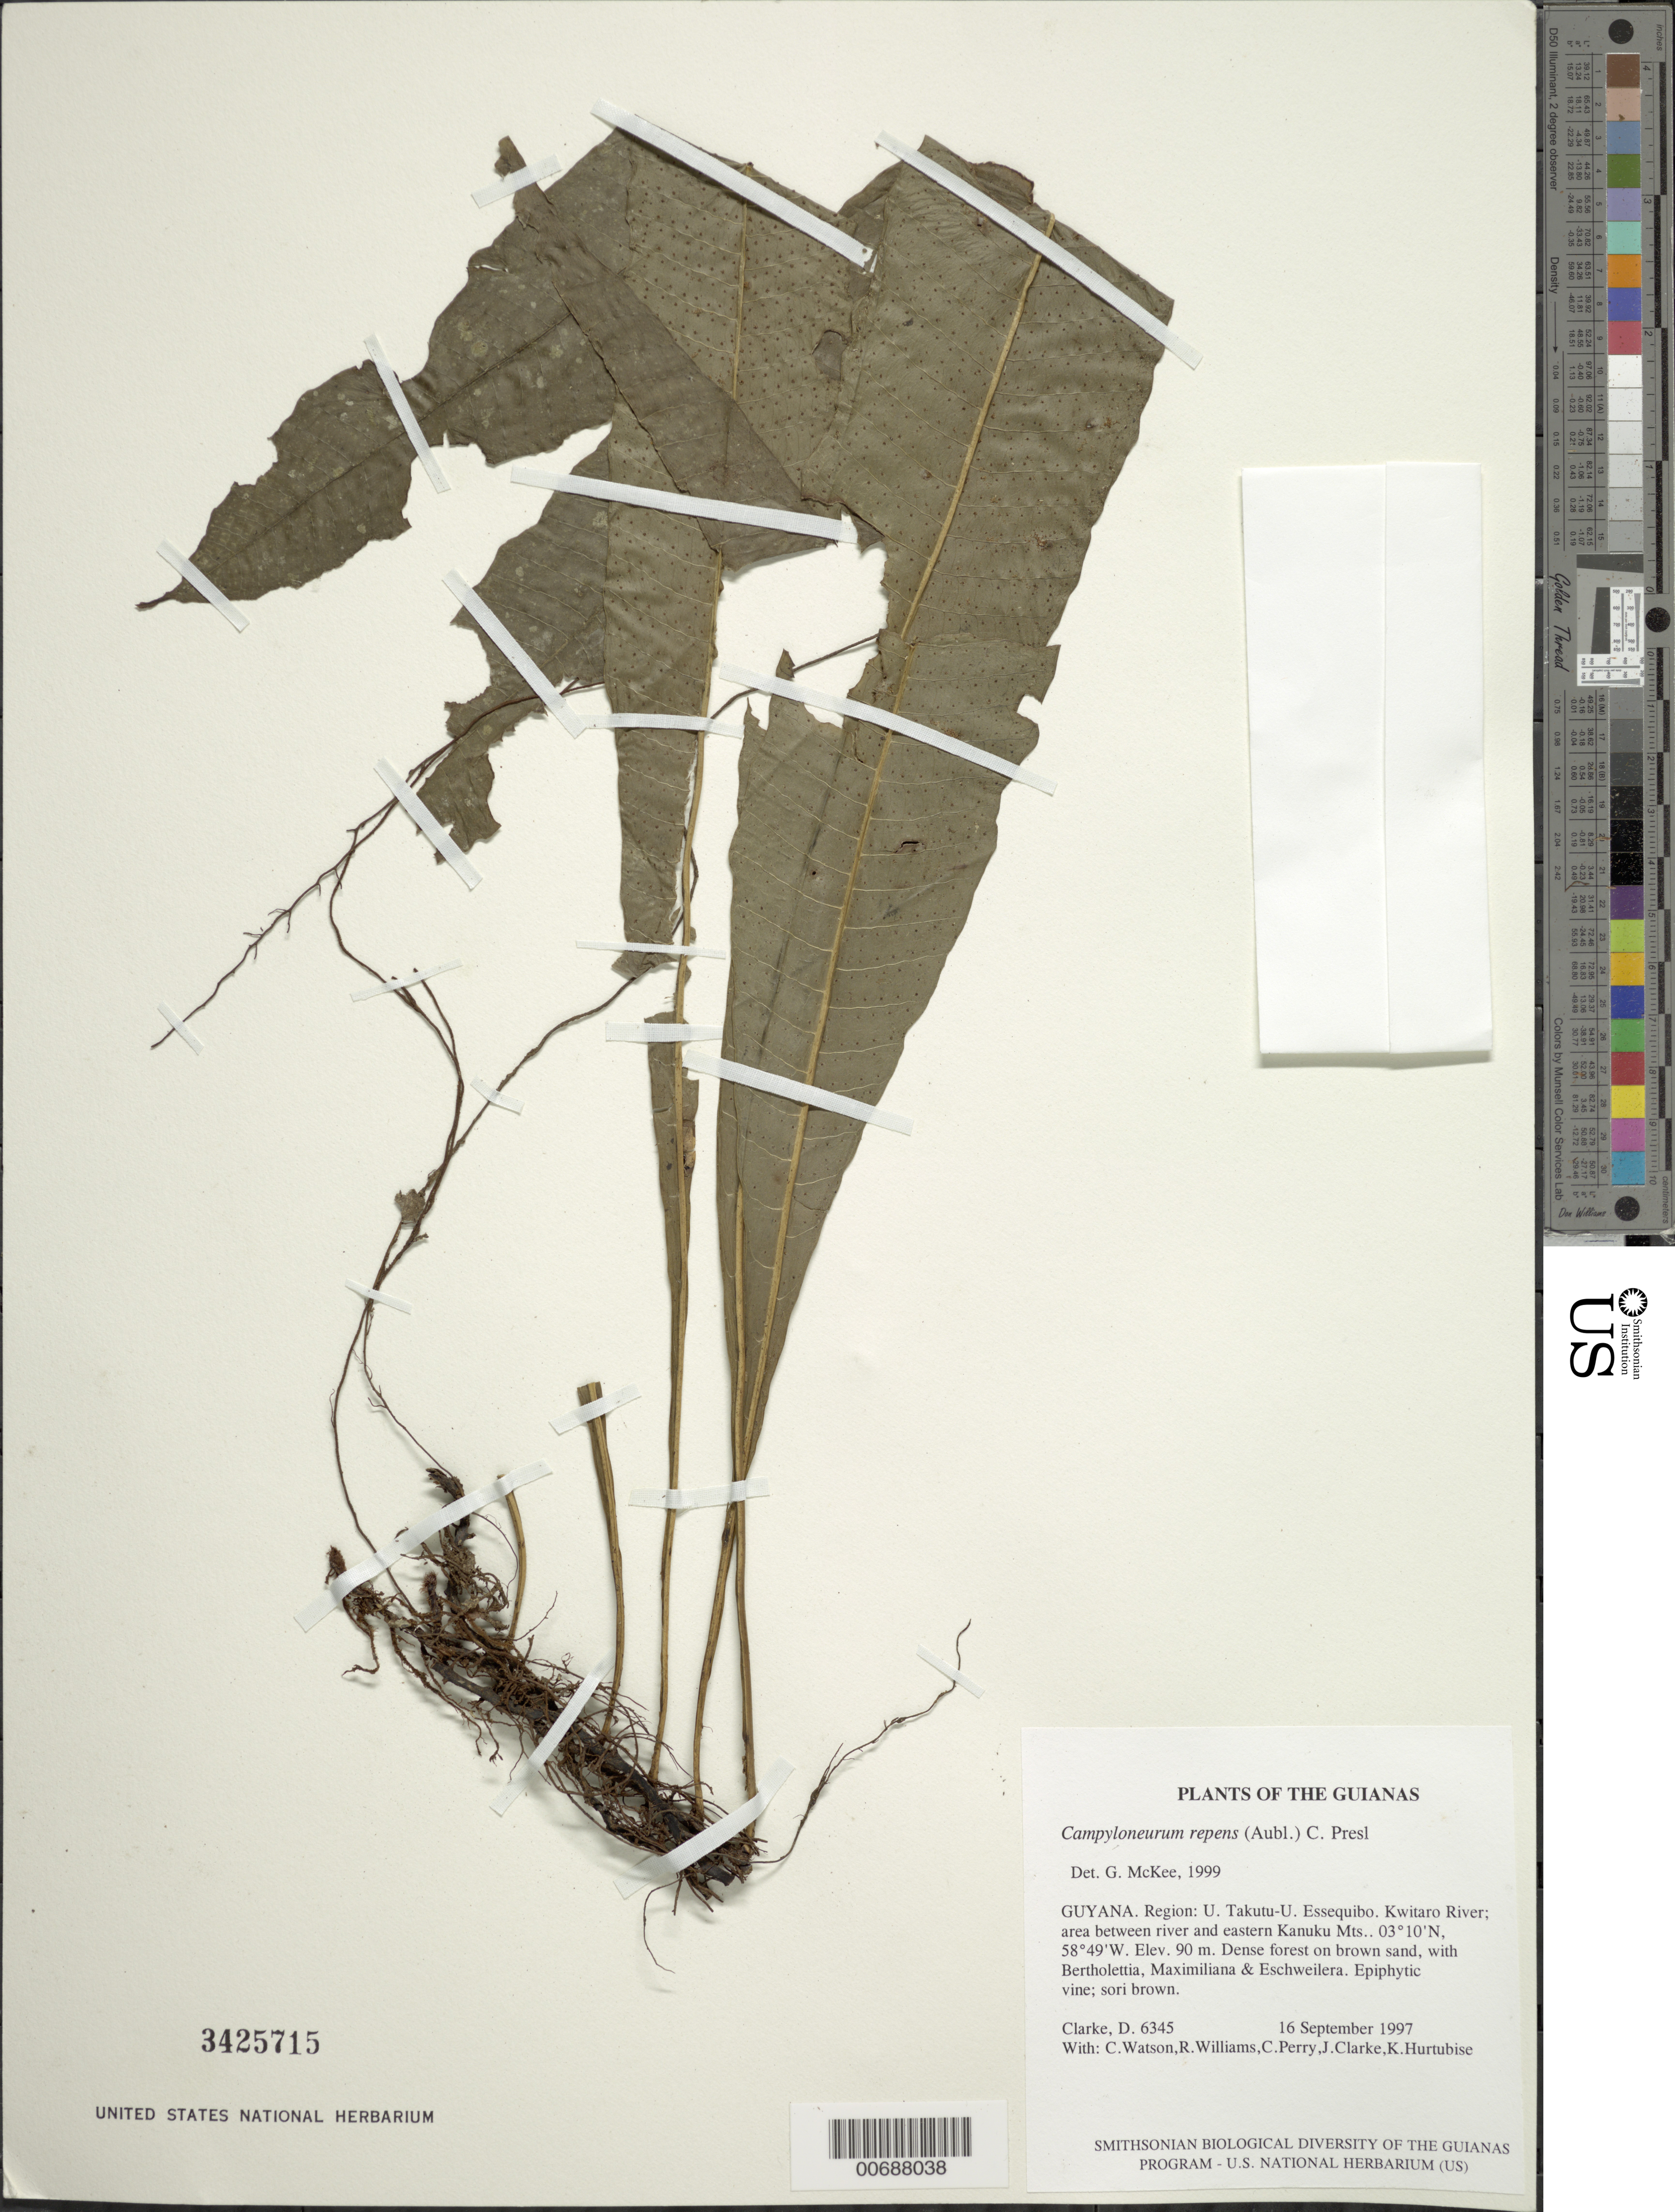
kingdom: Plantae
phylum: Tracheophyta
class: Polypodiopsida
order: Polypodiales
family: Polypodiaceae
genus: Campyloneurum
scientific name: Campyloneurum repens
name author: (Aubl.) C. Presl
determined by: McKee, G. S., (US), NMNH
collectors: H. D. Clarke, C. Watson, R. Williams, C. Perry, J. Clarke & K. Hurtubise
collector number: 6345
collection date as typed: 16 September 1997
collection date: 1997-09-16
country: Guyana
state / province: U. Takutu-U. Essequibo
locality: Kwitaro River; area between river and eastern Kanuku Mts.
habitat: Dense forest on brown sand, with Bertholettia, Maximiliana & Eschweilera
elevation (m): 90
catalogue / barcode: US 3425715